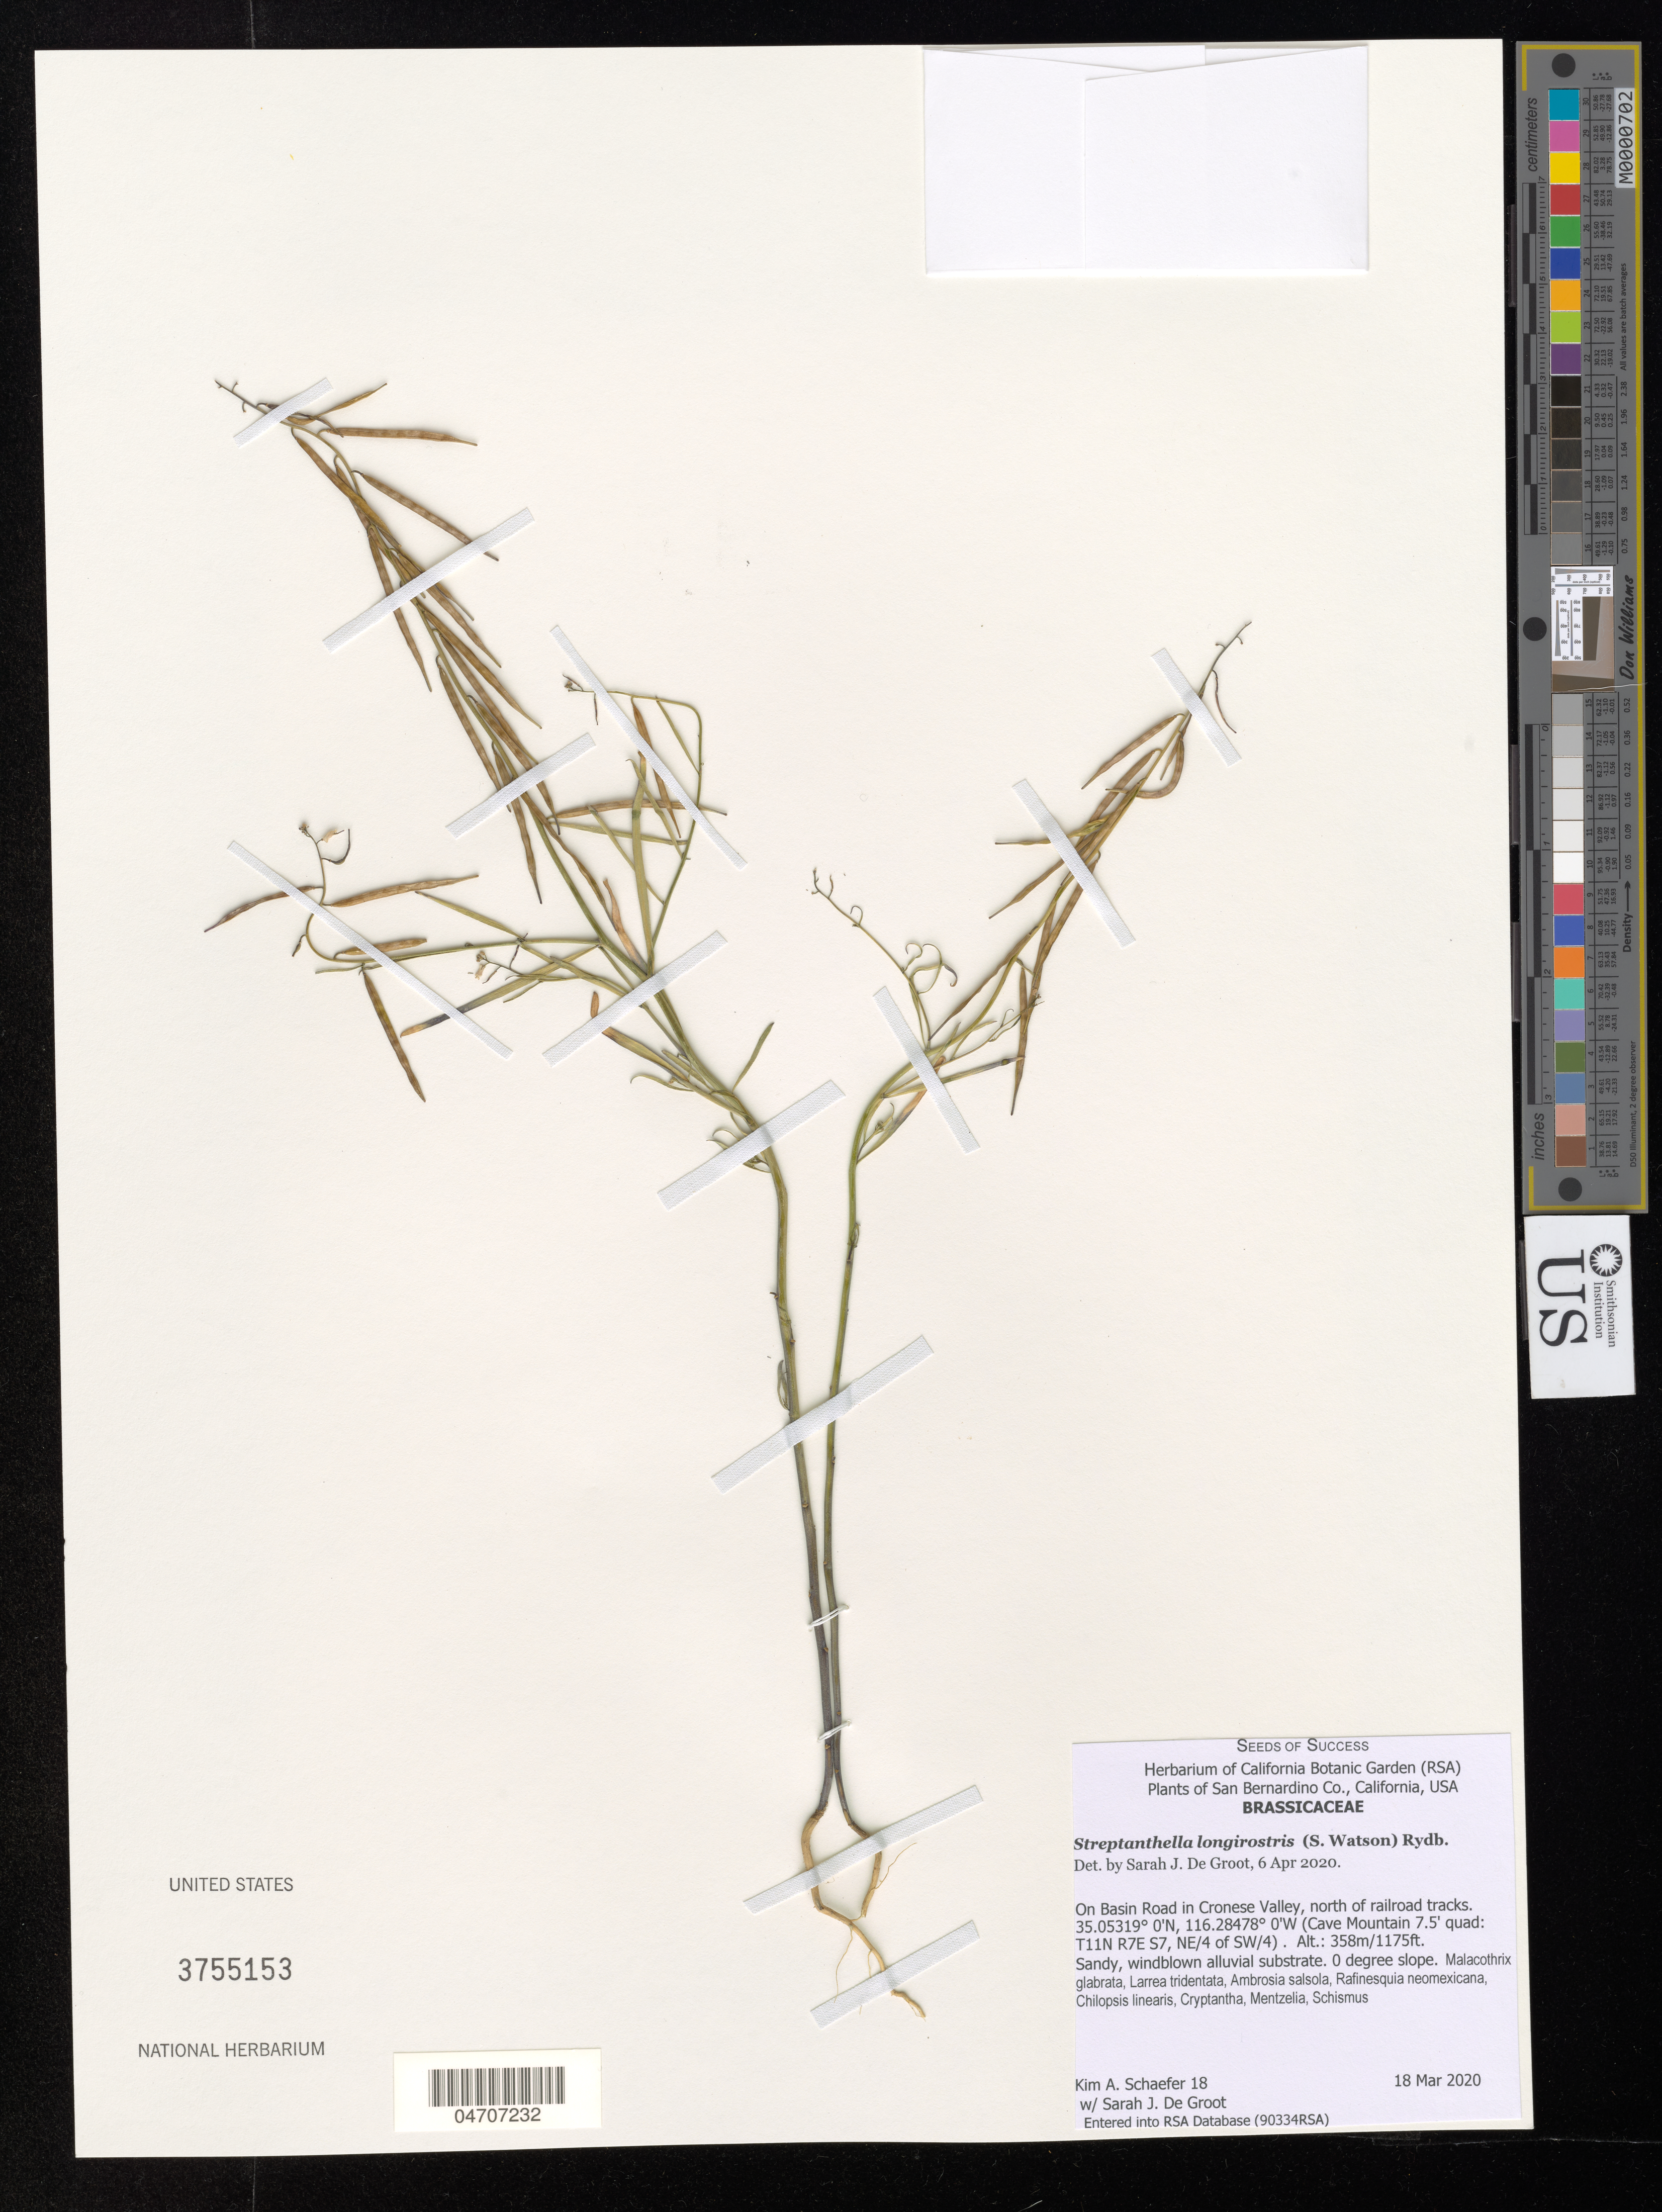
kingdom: Plantae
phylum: Tracheophyta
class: Magnoliopsida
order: Brassicales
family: Brassicaceae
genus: Streptanthella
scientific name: Streptanthella longirostris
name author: (S. Watson) Rydb.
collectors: K. Schaefer & S. De Groot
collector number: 18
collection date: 2020-03-18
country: United States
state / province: California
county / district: San Bernardino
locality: San Bernardino Co. On Basin Road in Cronese Valley, north of railroad tracks. (Cave Mountain 7.5' quad: T11N R7E S7, NE/4 of SW/4).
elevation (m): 358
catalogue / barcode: US 3755153